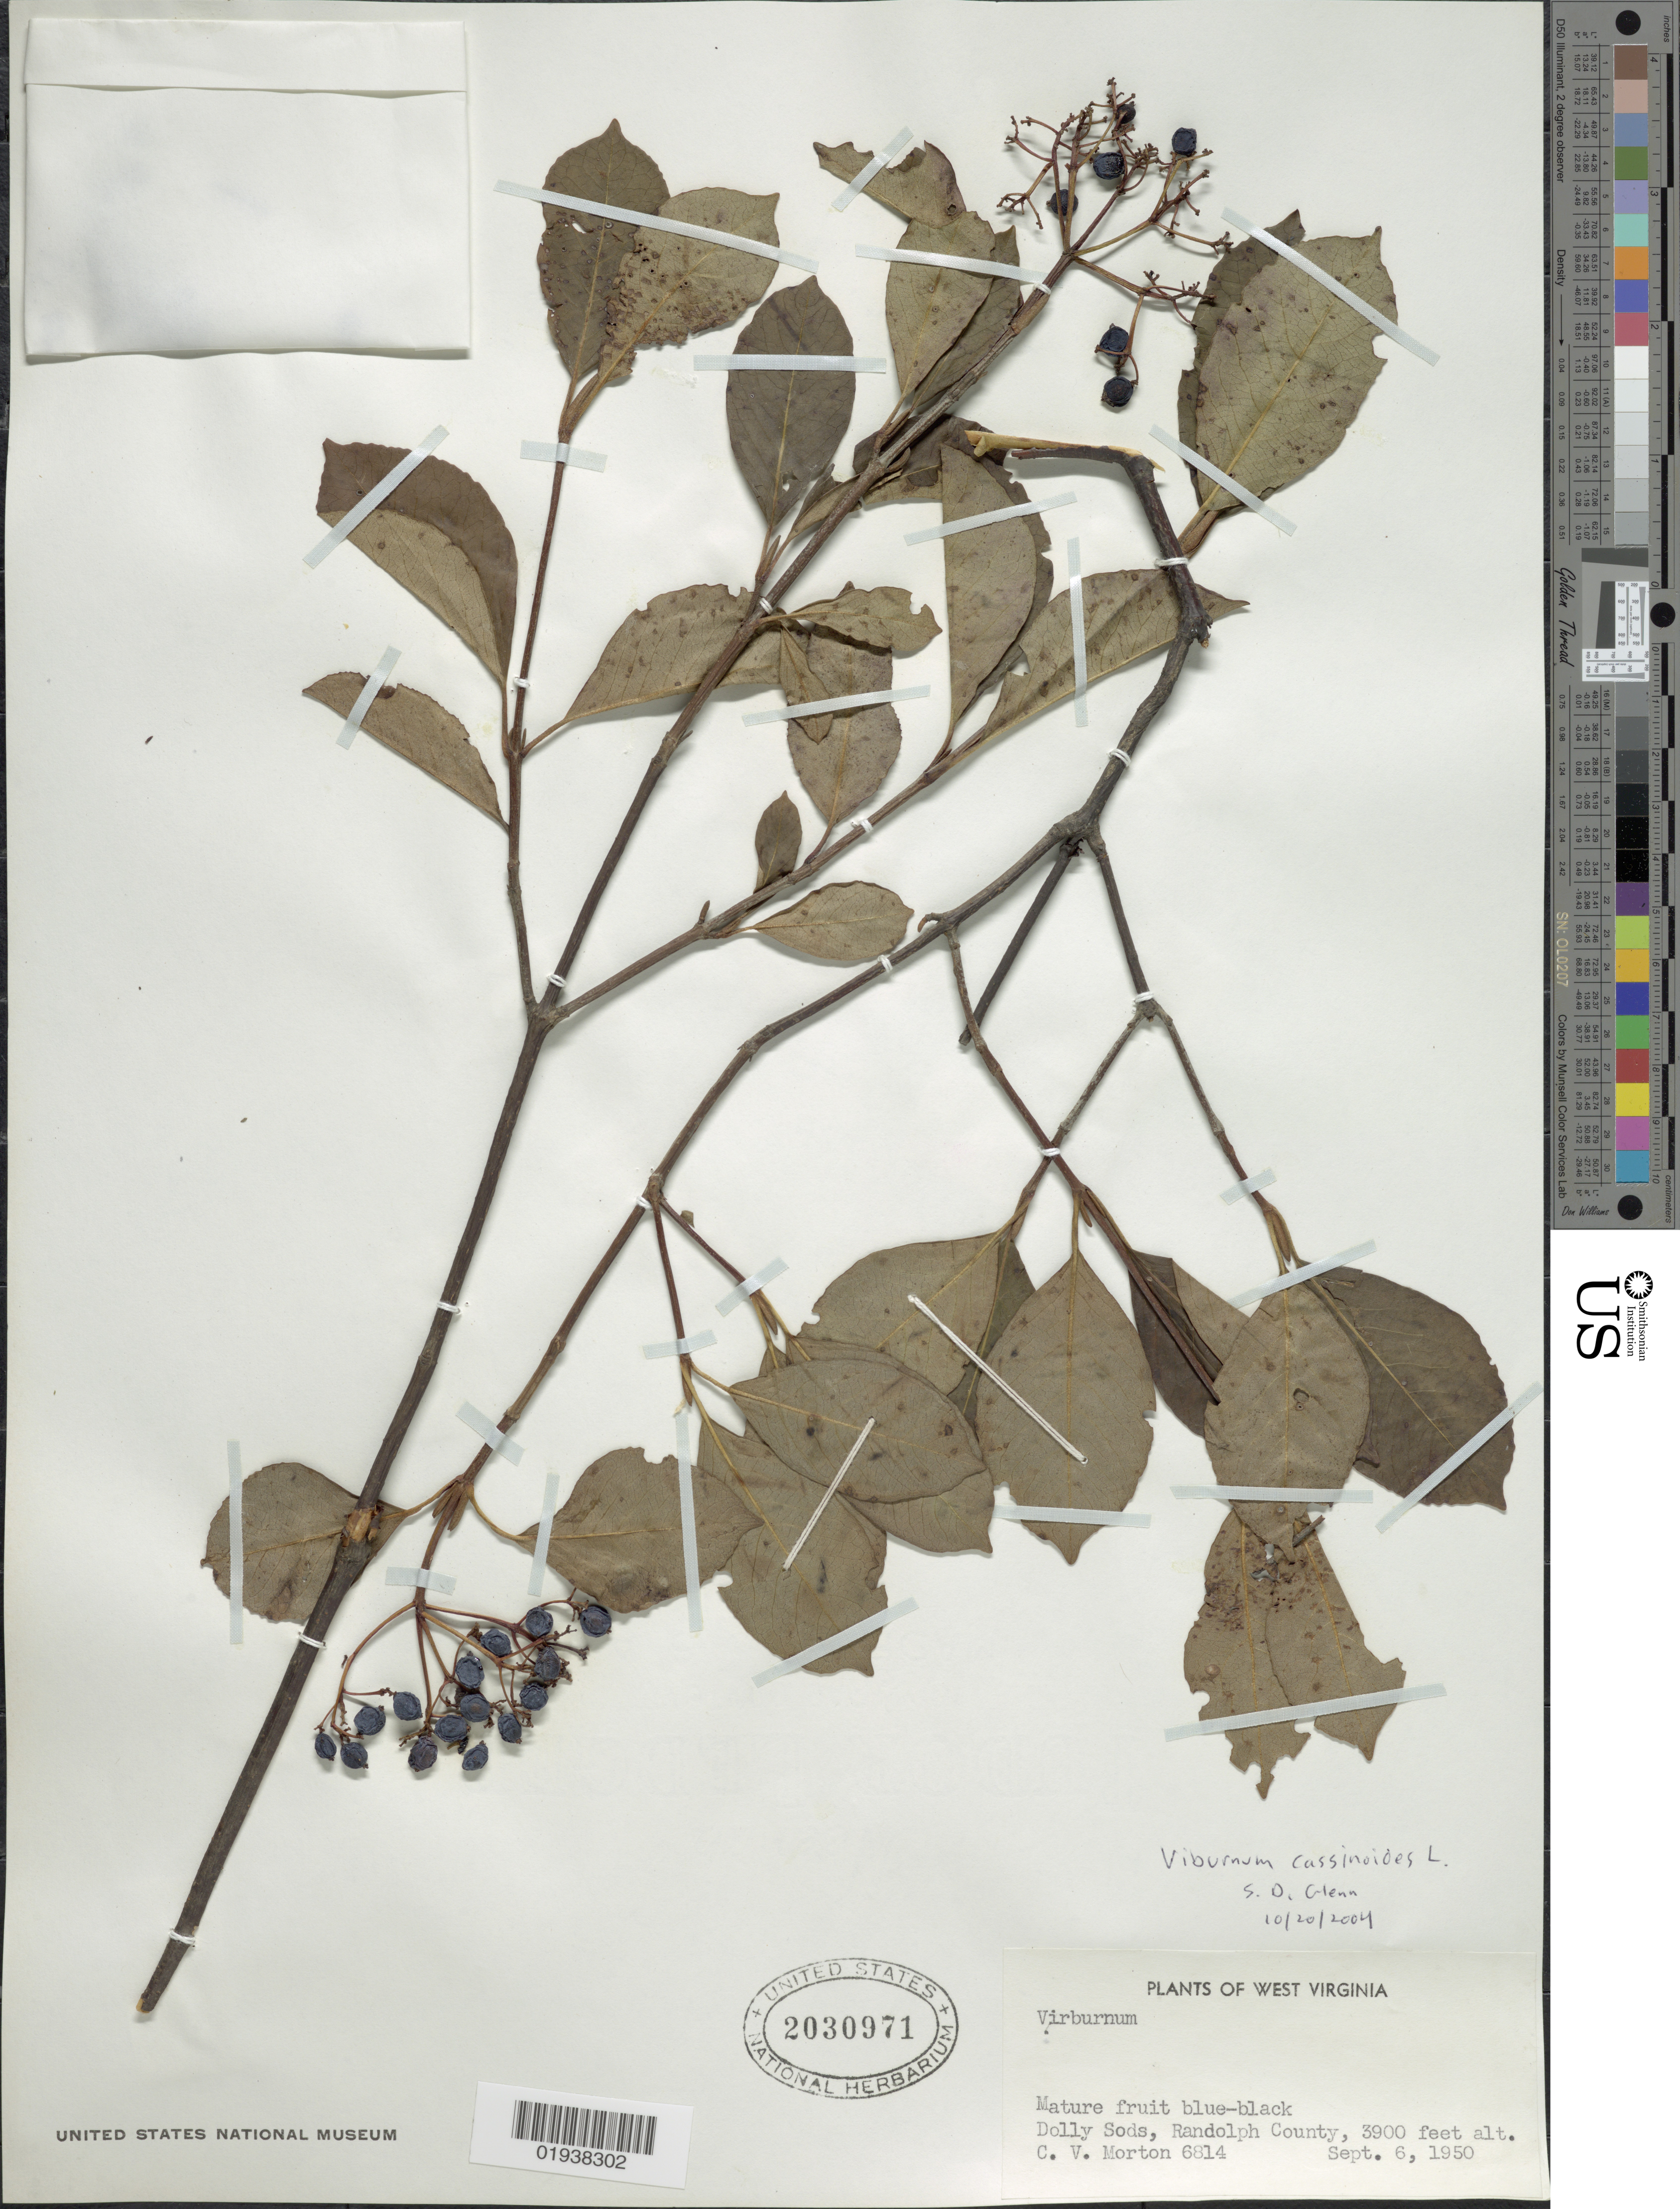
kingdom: Plantae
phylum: Tracheophyta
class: Magnoliopsida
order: Dipsacales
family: Viburnaceae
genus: Viburnum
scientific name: Viburnum cassinoides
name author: L.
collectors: C. V. Morton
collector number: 6814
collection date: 1950-09-06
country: United States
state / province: West Virginia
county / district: Randolph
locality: Dolly Sods, Randolph County.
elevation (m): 1189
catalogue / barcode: US 2030971